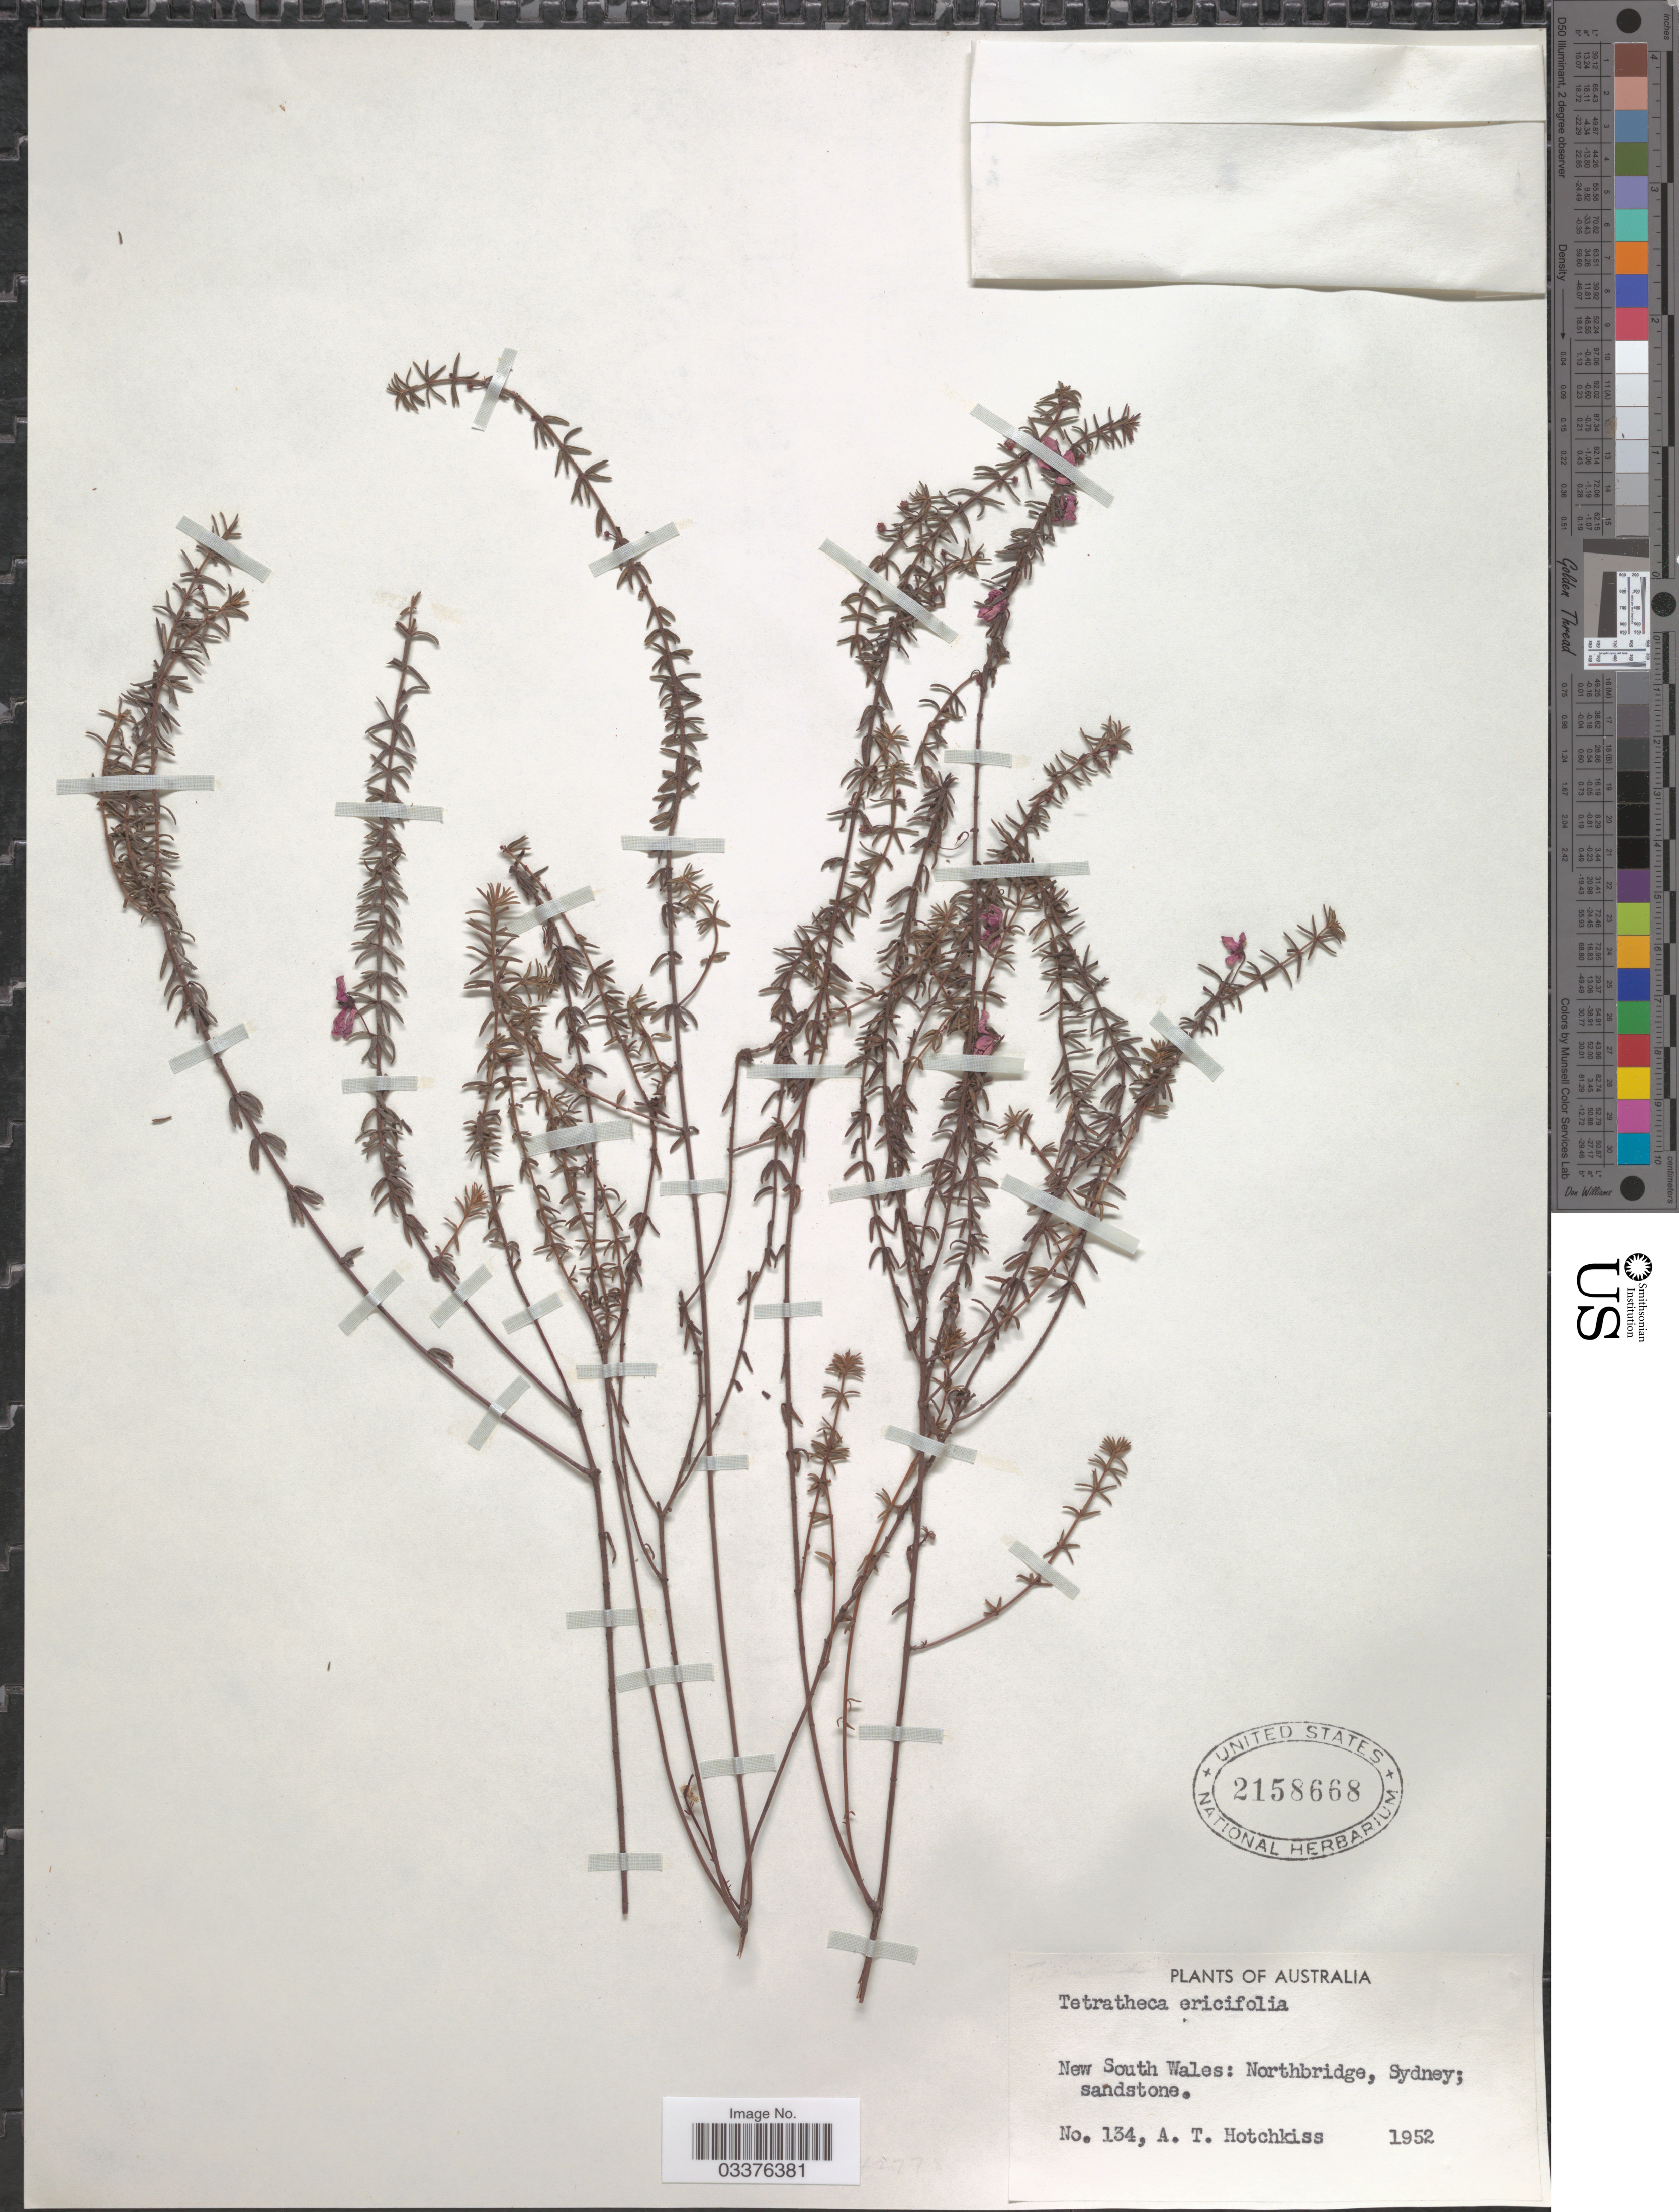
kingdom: Plantae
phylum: Tracheophyta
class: Magnoliopsida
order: Oxalidales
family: Elaeocarpaceae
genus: Tetratheca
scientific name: Tetratheca ericifolia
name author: F. Muell.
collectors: A. Hotchkiss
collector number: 134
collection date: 1952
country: Australia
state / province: New South Wales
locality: Northbridge, Sydney.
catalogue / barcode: US 2158668